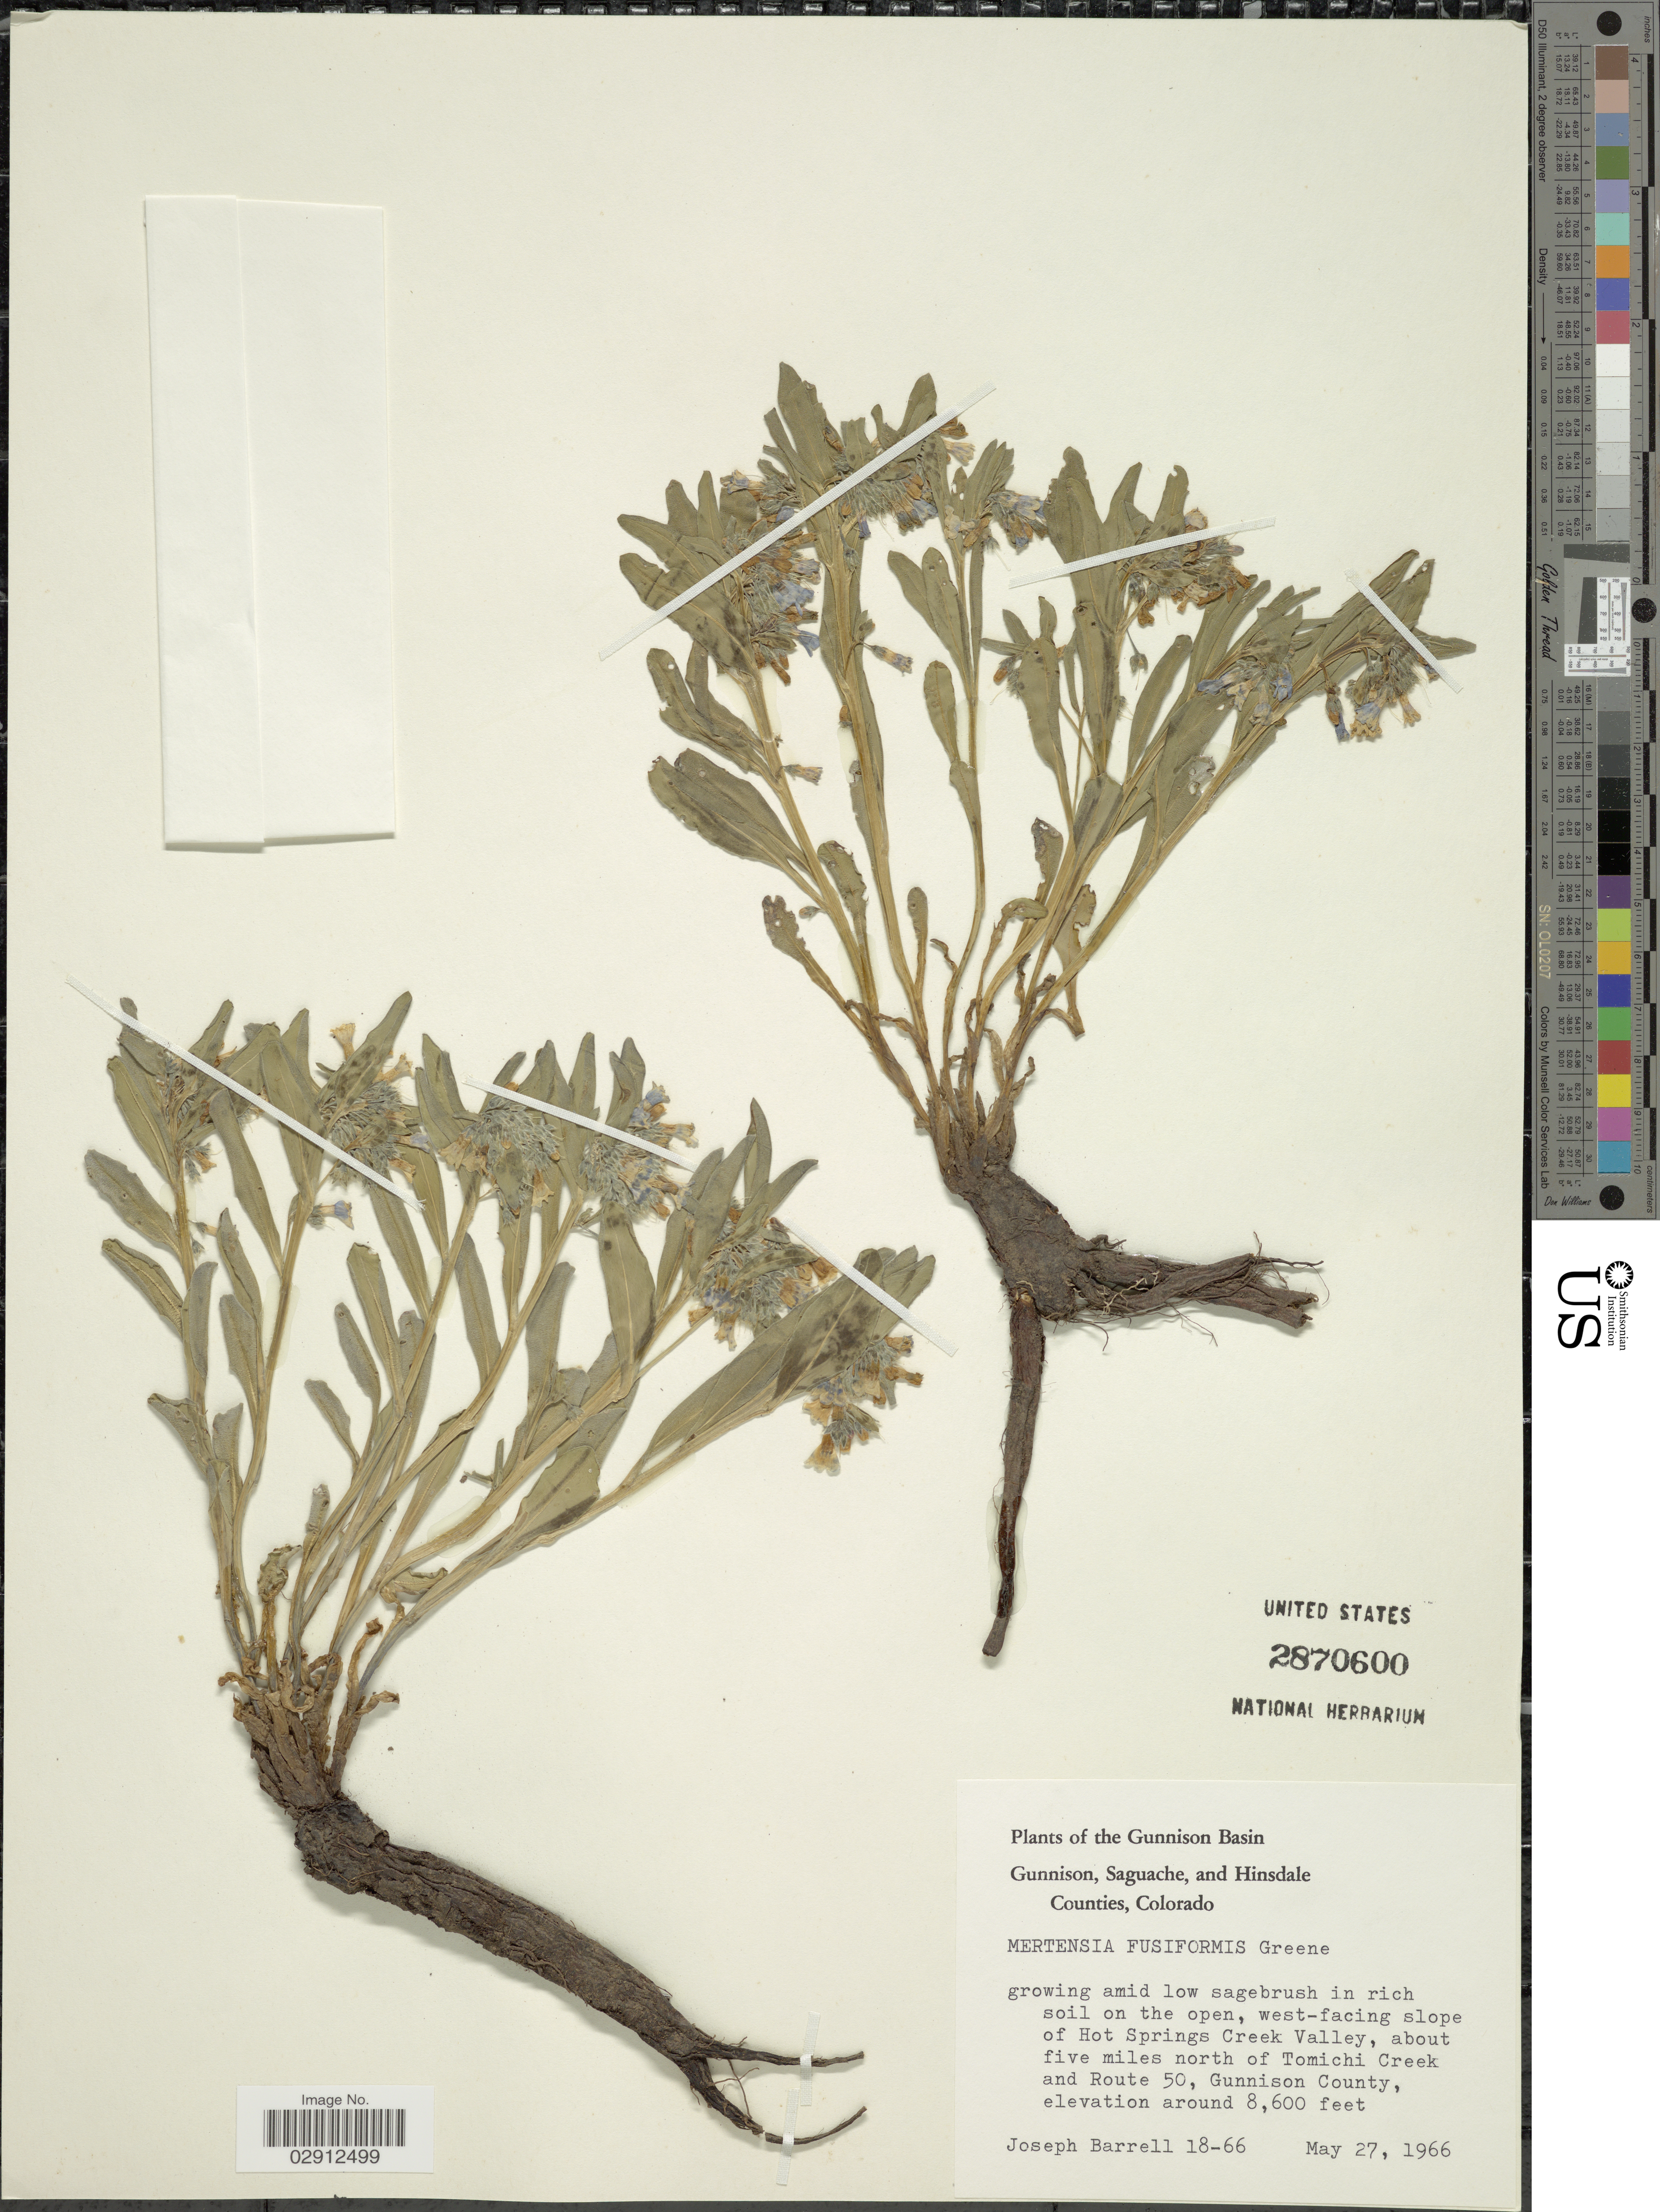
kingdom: Plantae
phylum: Tracheophyta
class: Magnoliopsida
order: Boraginales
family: Boraginaceae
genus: Mertensia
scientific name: Mertensia fusiformis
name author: Greene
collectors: J. Barrell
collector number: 18-66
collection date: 1966-05-27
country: United States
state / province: Colorado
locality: The Gunnison Basin, Gunnison, Saguache, and Hinsdale Counties, Colorado, west-facing slope of Hot Springs Creek Valley, about five miles north of Tomichi Creek and Route 50, Gunnison County.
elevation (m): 2621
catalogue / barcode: US 2870600